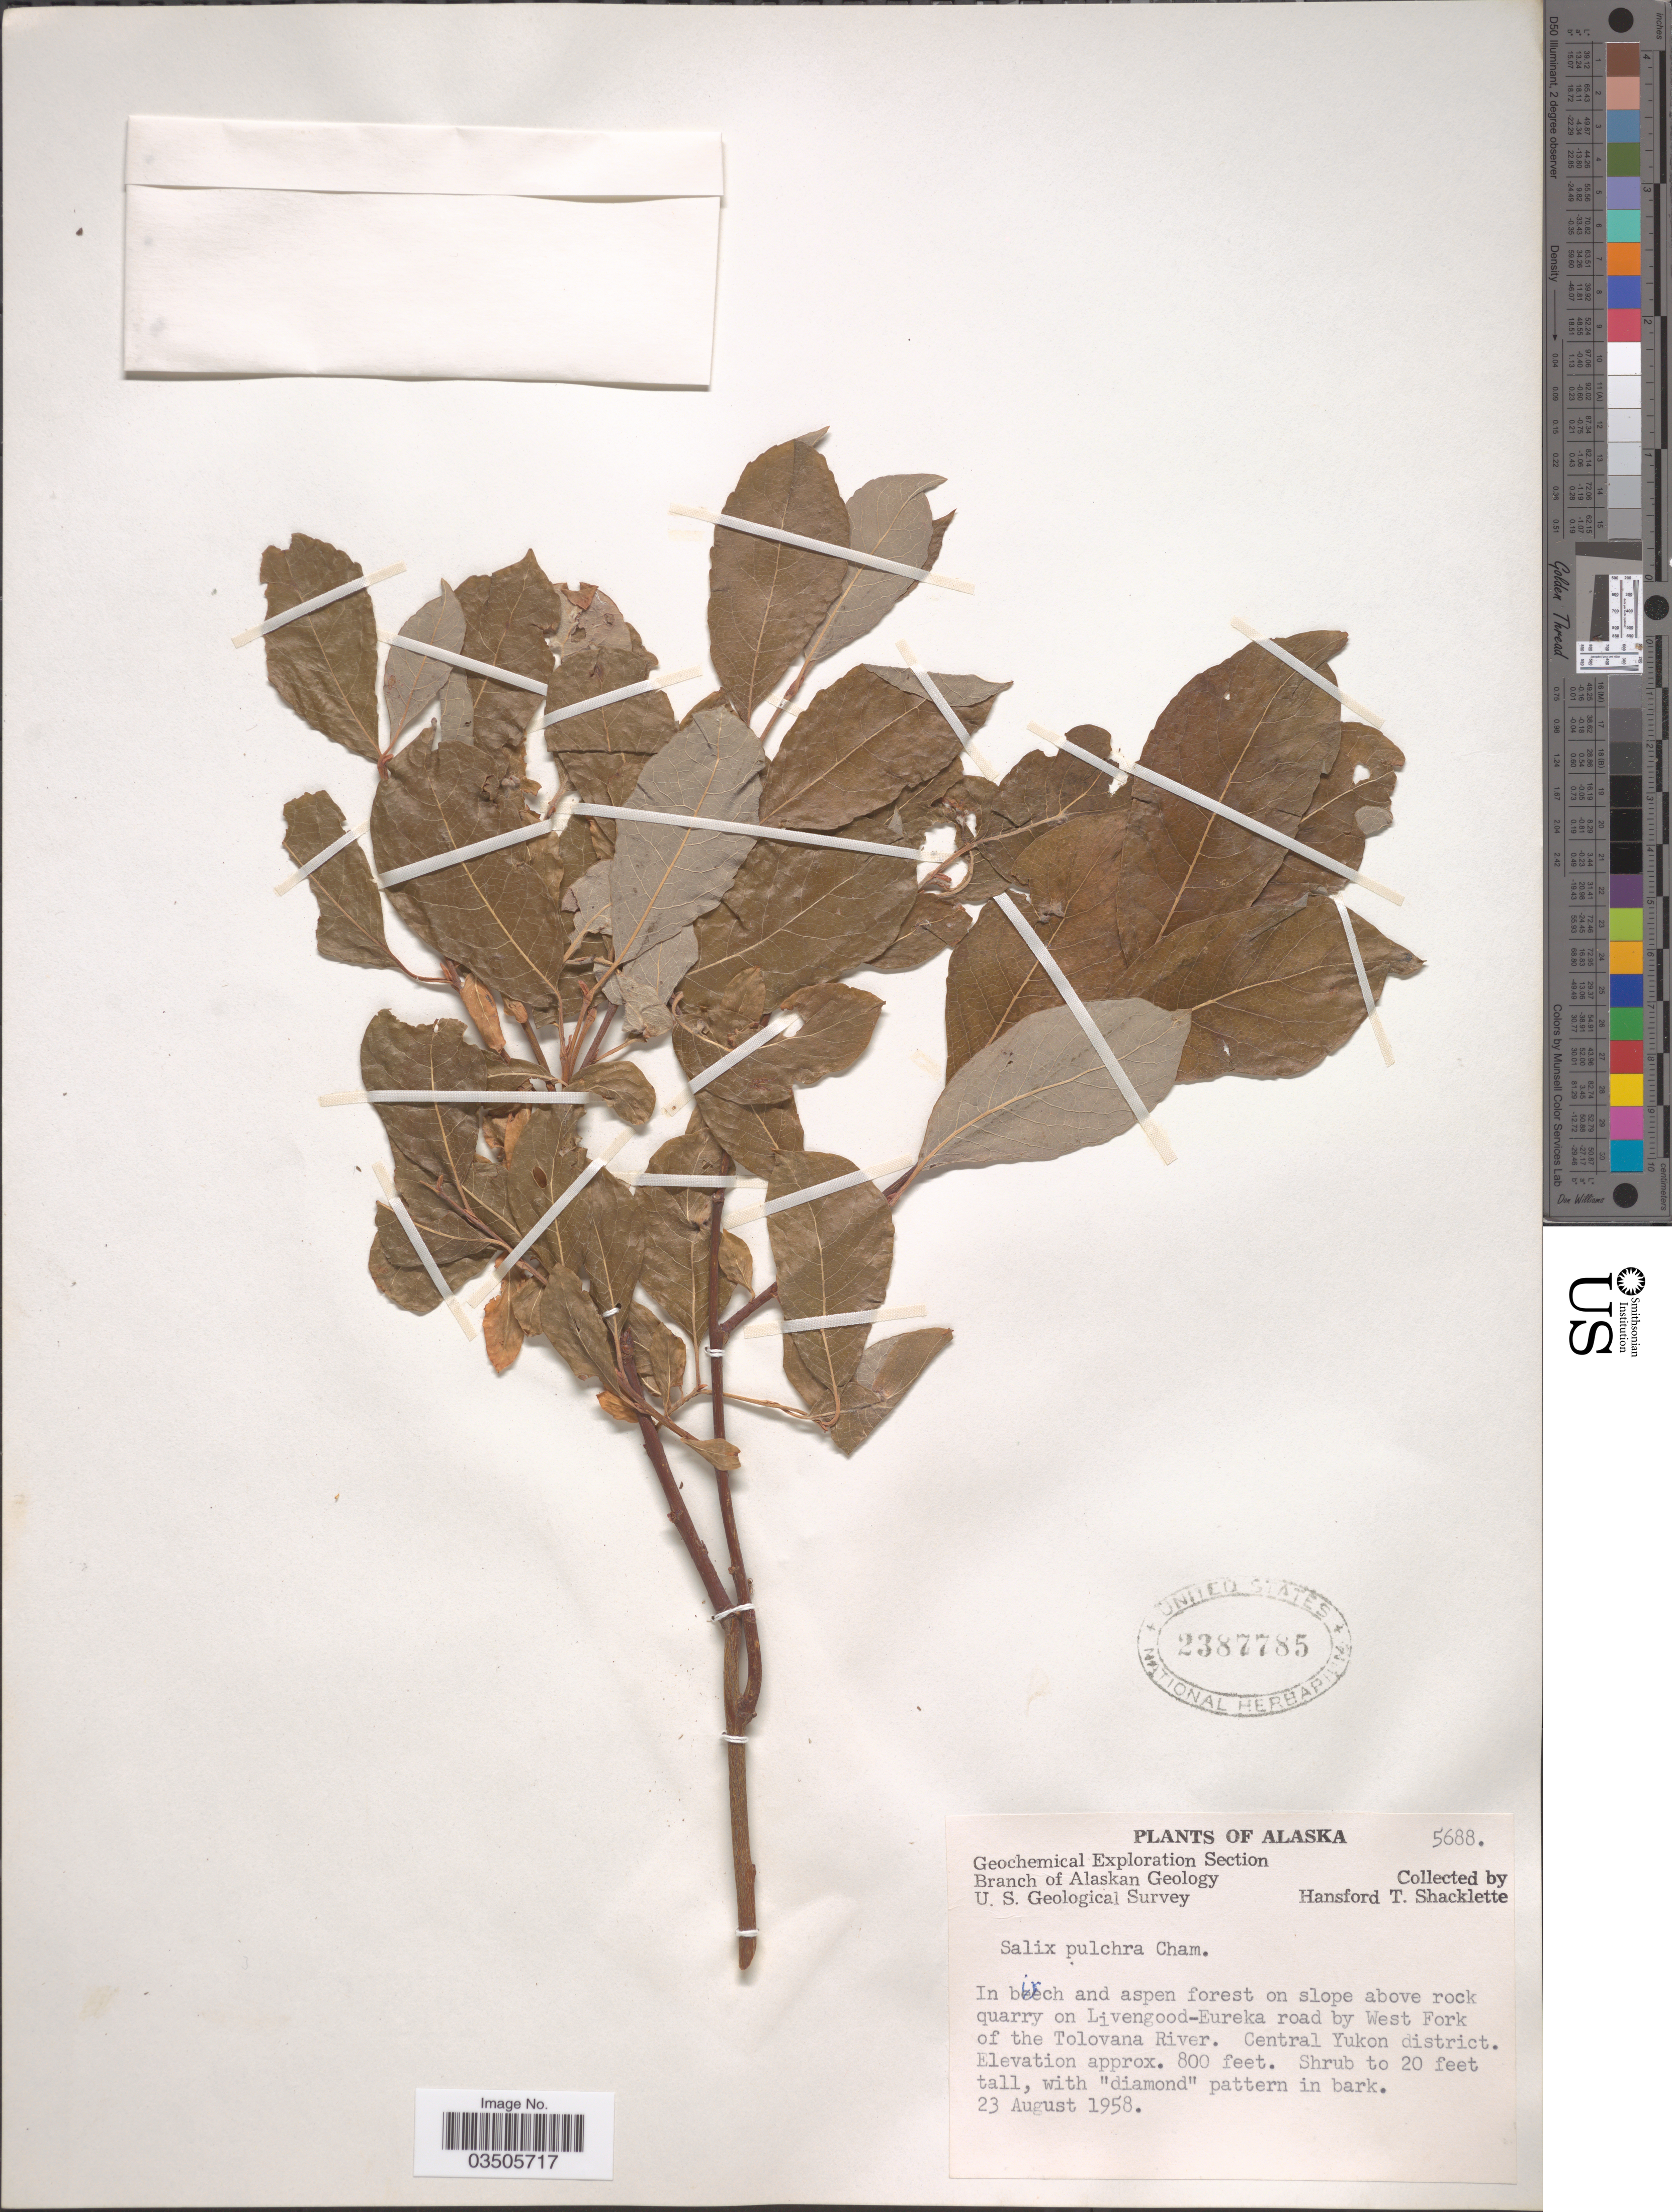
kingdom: Plantae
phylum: Tracheophyta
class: Magnoliopsida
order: Malpighiales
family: Salicaceae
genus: Salix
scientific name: Salix pulchra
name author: Cham.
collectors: H. Shacklette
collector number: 5688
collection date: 1958-08-23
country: United States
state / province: Alaska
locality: On slope above rock quarry on Livengood-Eureka road by West Fork of the Tolovana River. Central Yukon district.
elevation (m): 244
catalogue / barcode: US 2387785